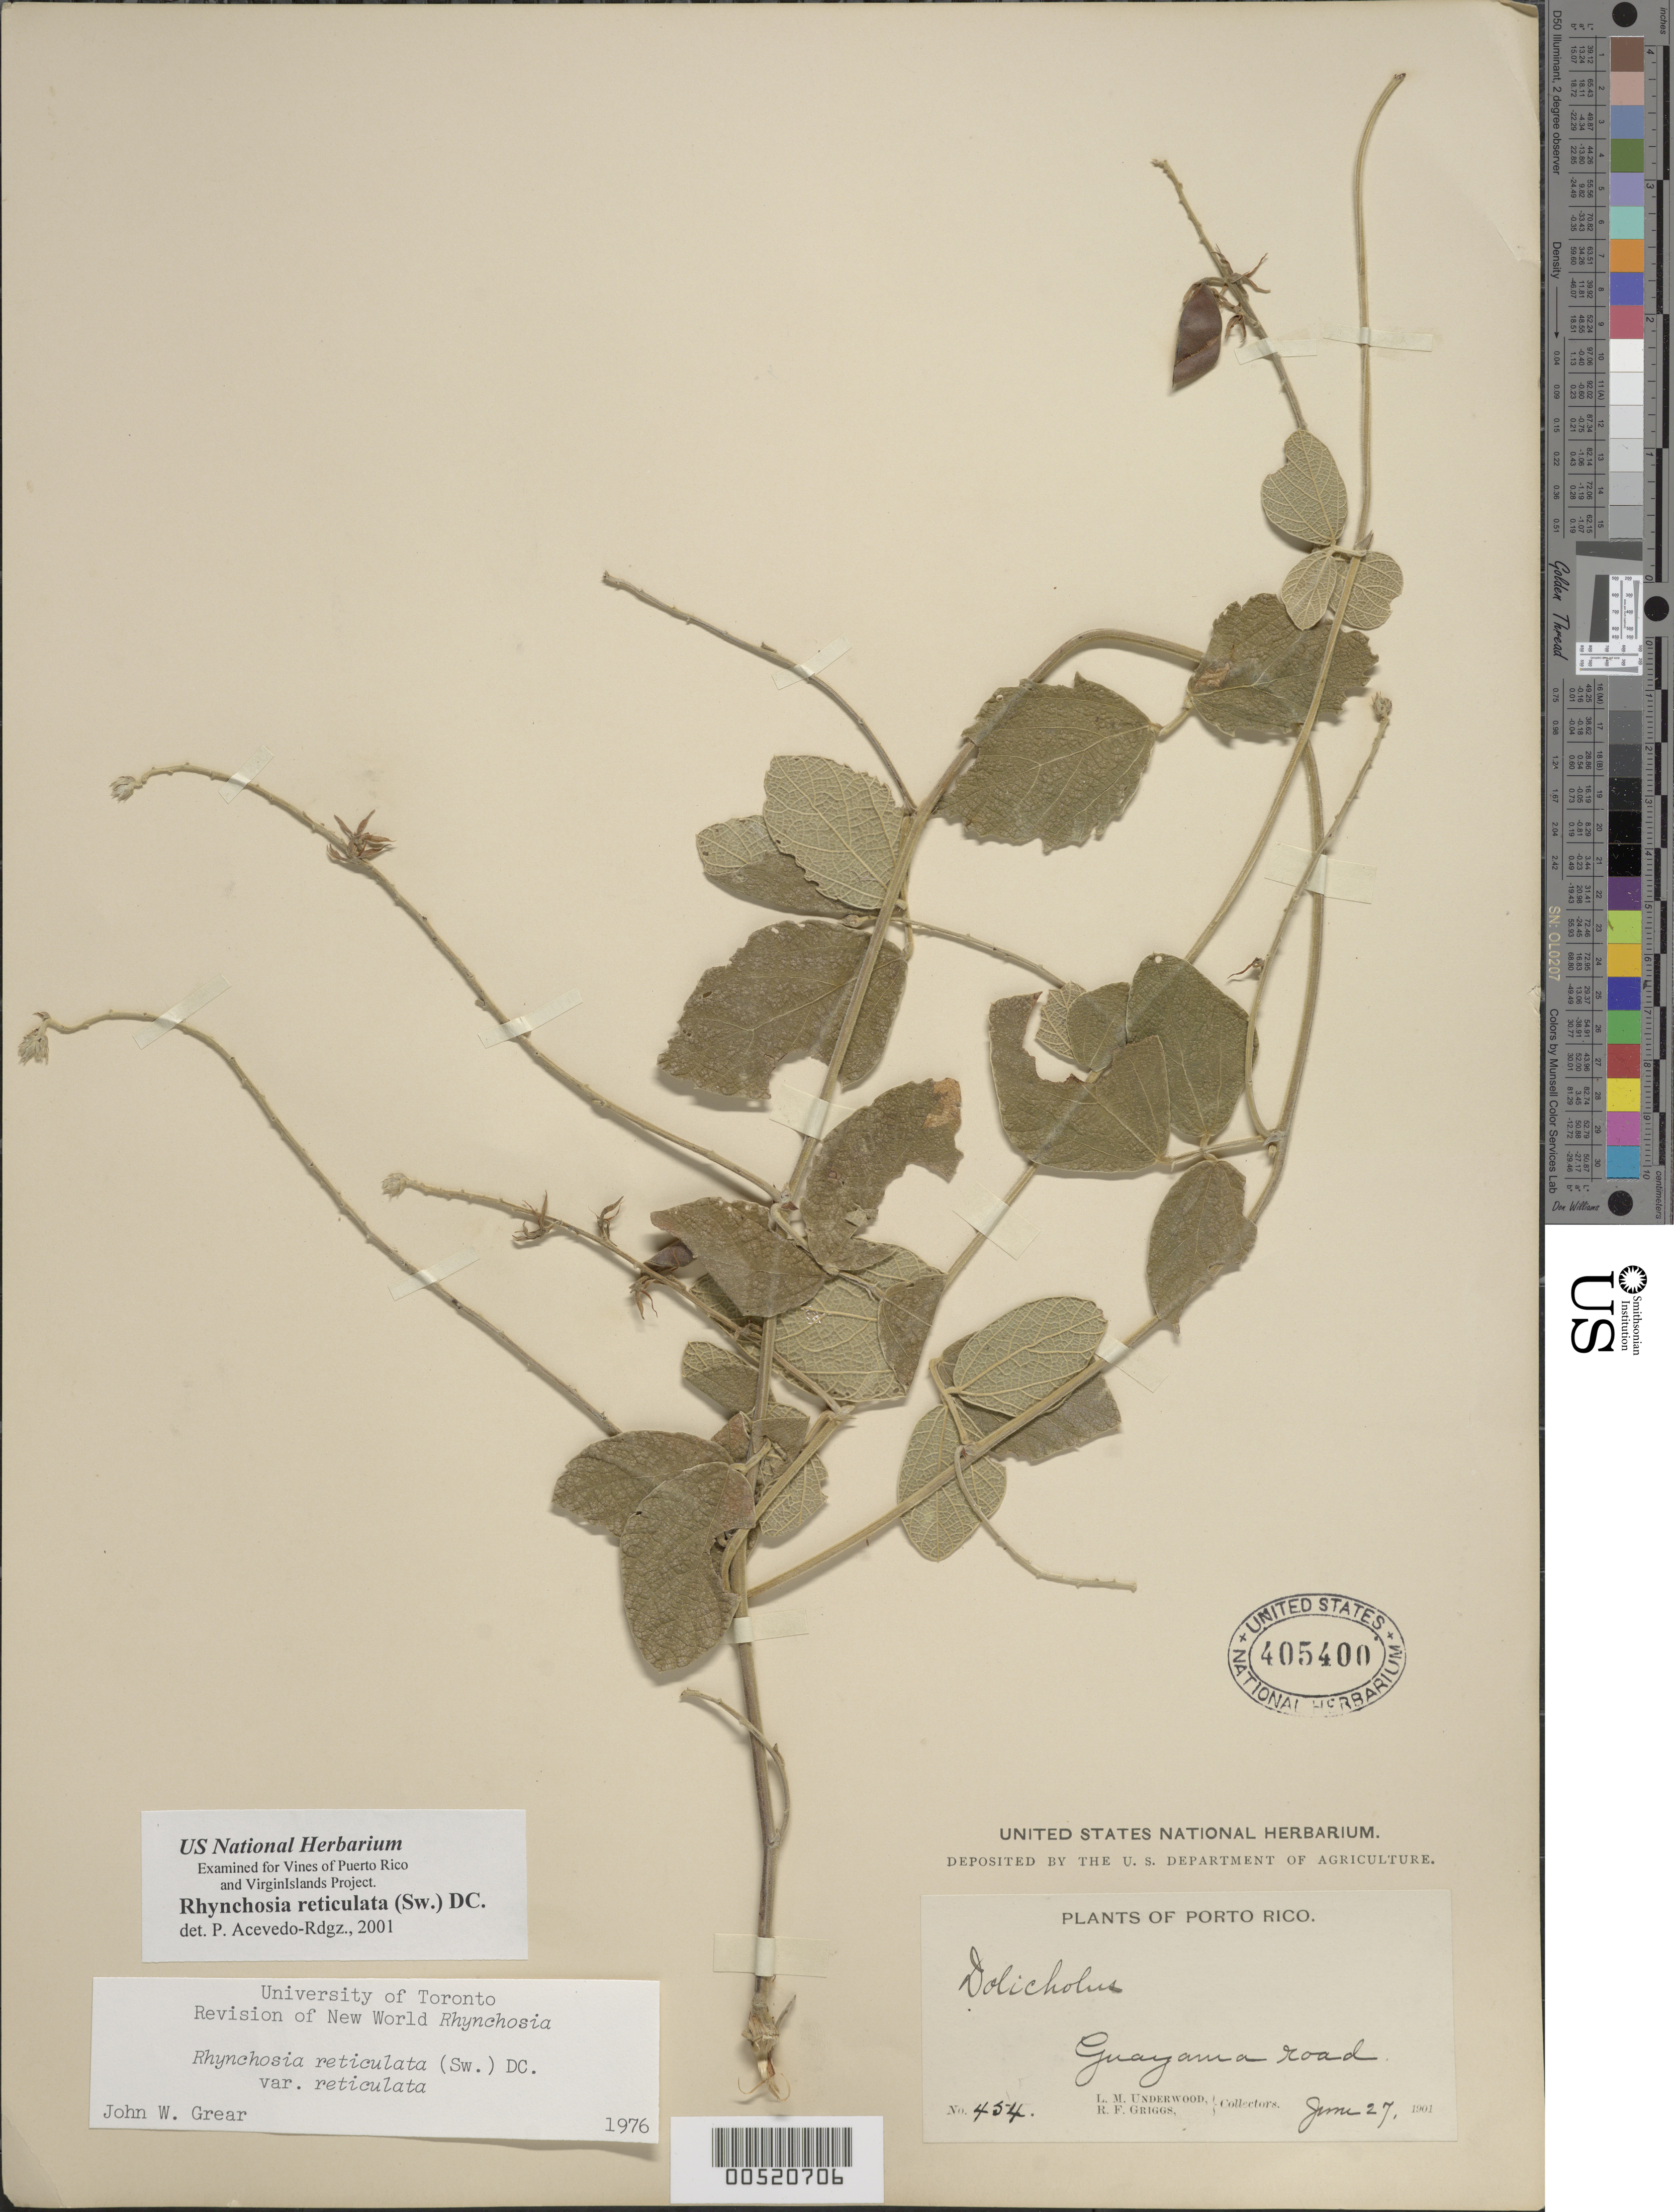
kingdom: Plantae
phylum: Tracheophyta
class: Magnoliopsida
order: Fabales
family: Fabaceae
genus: Rhynchosia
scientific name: Rhynchosia reticulata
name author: (Sw.) DC.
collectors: L. M. Underwood & R. F. Griggs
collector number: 454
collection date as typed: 27 Jun 1901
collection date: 1901-06-27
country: Puerto Rico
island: Greater Antilles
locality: Guayama Road.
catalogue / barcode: US 405400